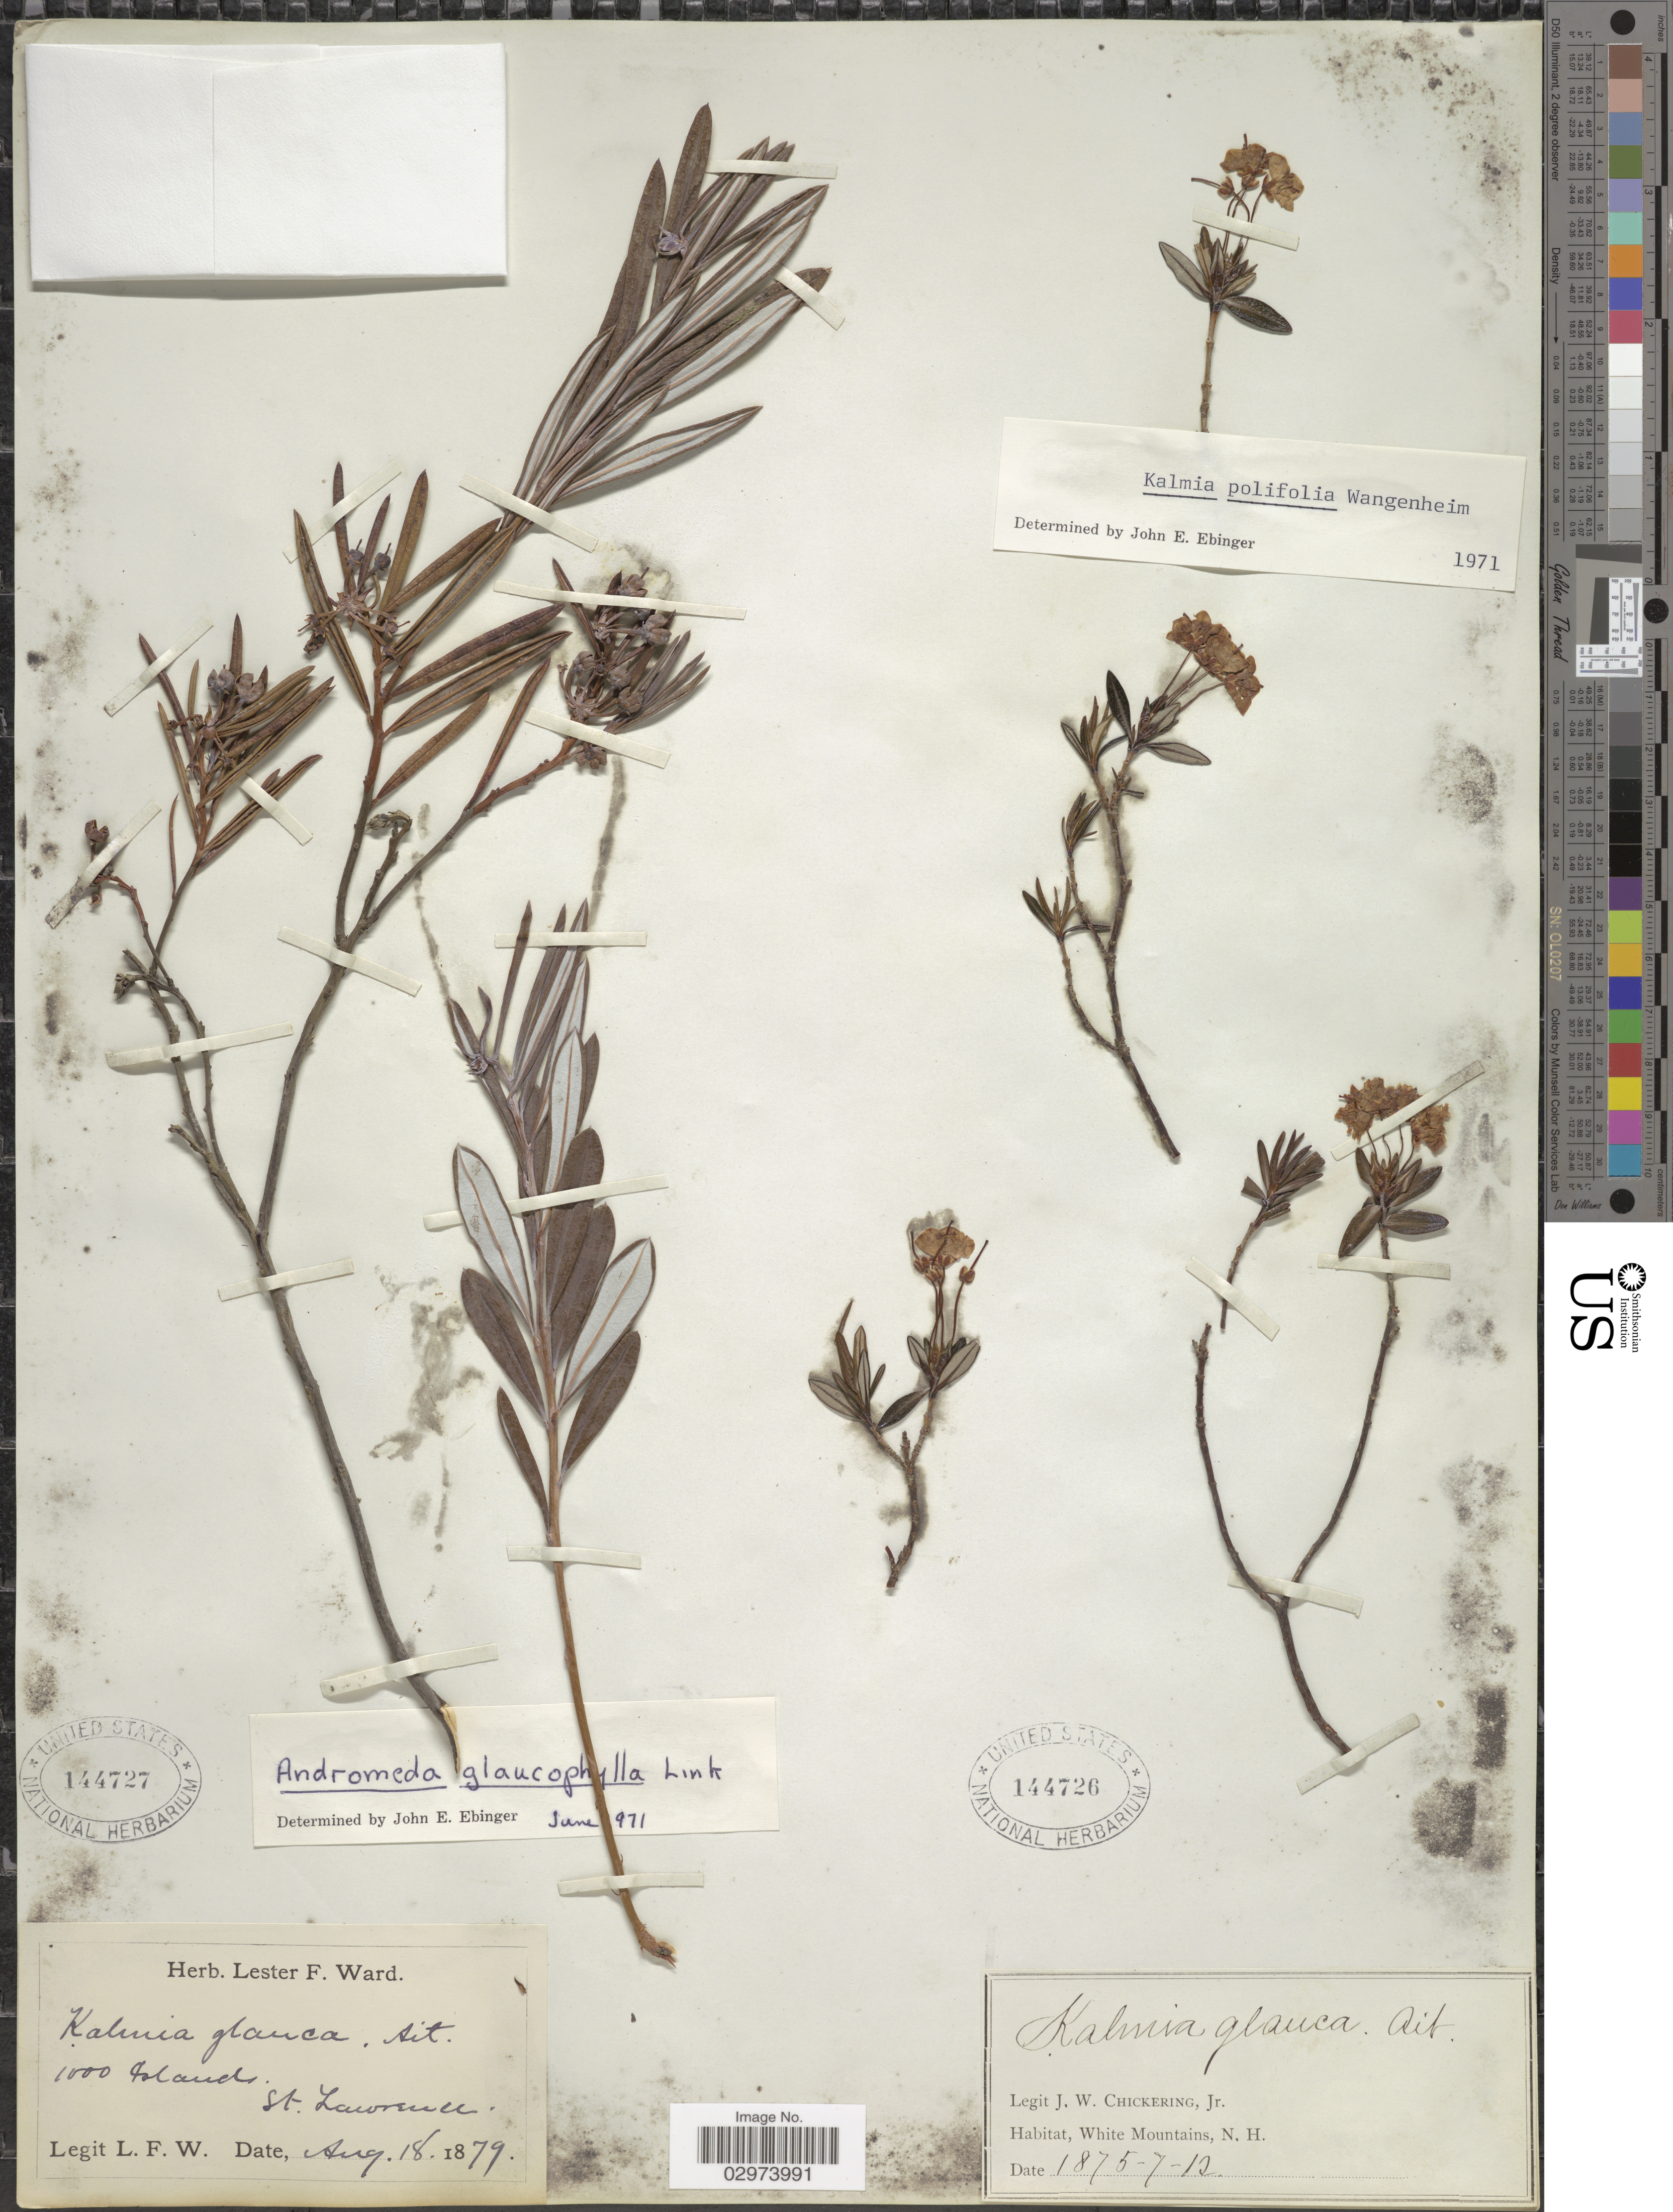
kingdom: Plantae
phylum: Tracheophyta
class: Magnoliopsida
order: Ericales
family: Ericaceae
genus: Andromeda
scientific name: Andromeda polifolia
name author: L.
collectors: L. F. Ward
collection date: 1879-08-18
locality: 1000 Islands, St. Lawrence.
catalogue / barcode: US 144727-2